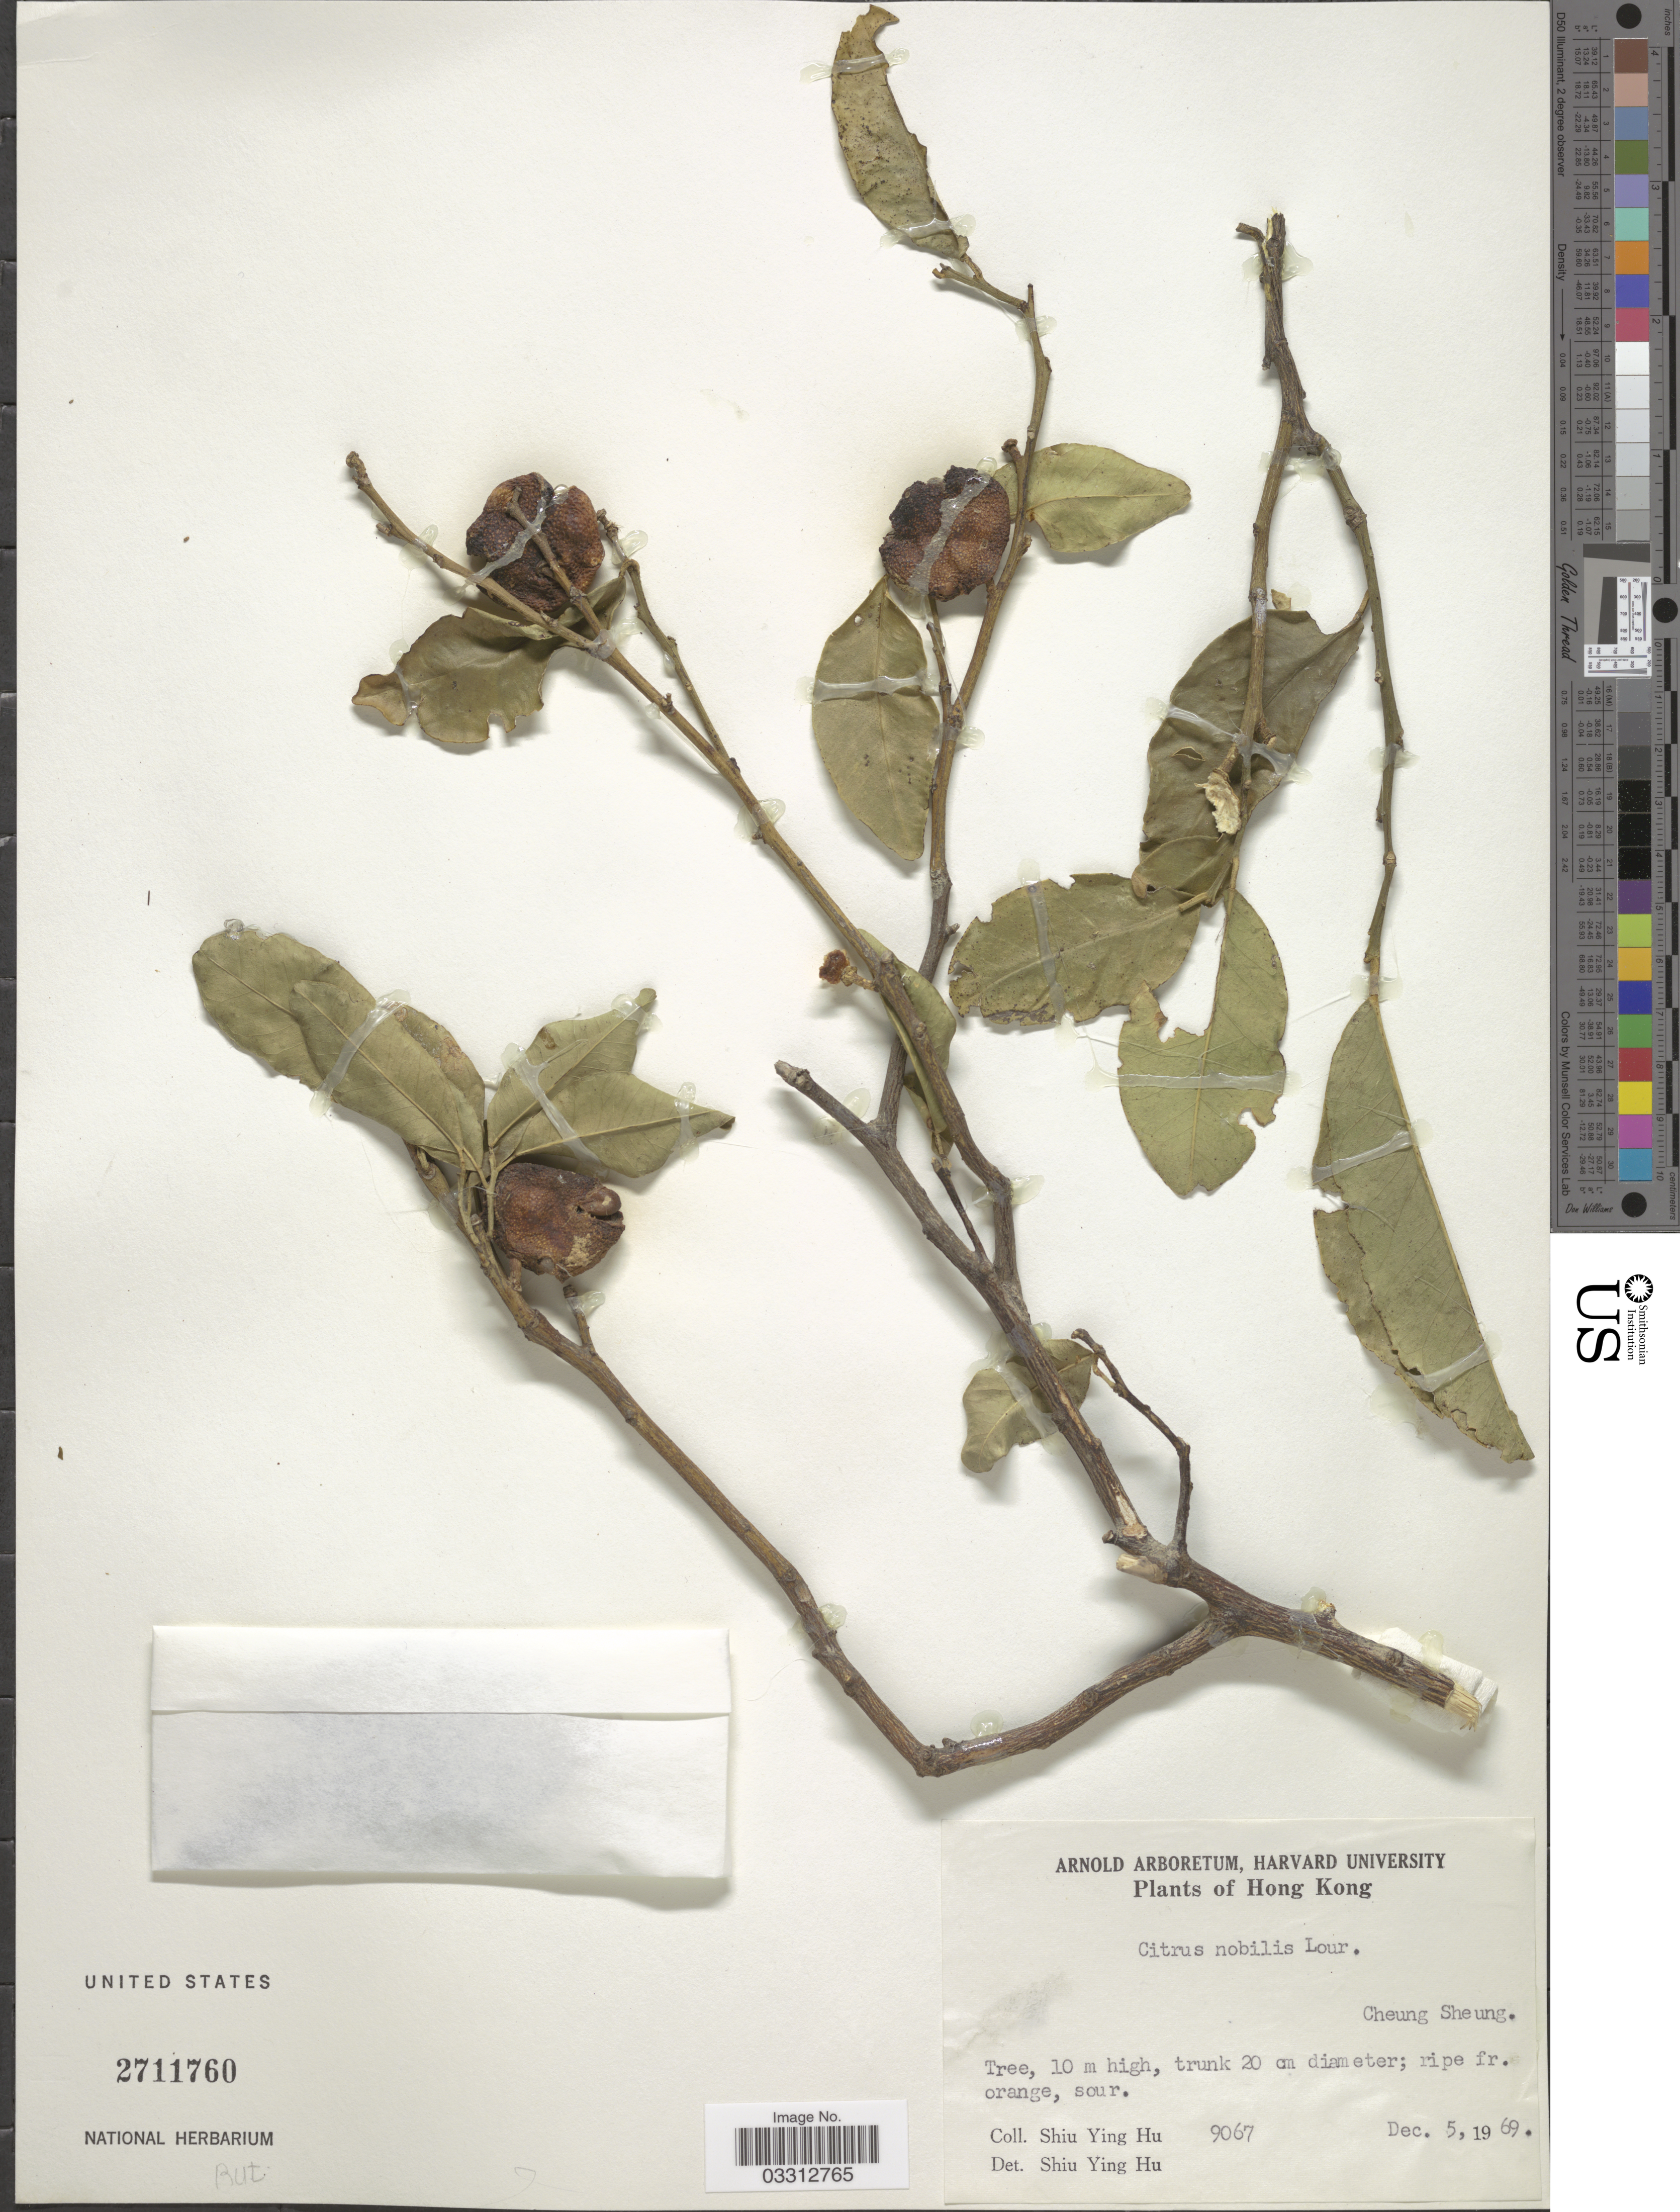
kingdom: Plantae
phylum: Tracheophyta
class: Magnoliopsida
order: Sapindales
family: Rutaceae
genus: Citrus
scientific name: Citrus x nobilis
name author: Lour.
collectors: S. Y. Hu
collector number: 9067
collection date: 1969-12-05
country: China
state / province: Hong Kong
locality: Cheung Sheung.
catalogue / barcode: US 2711760